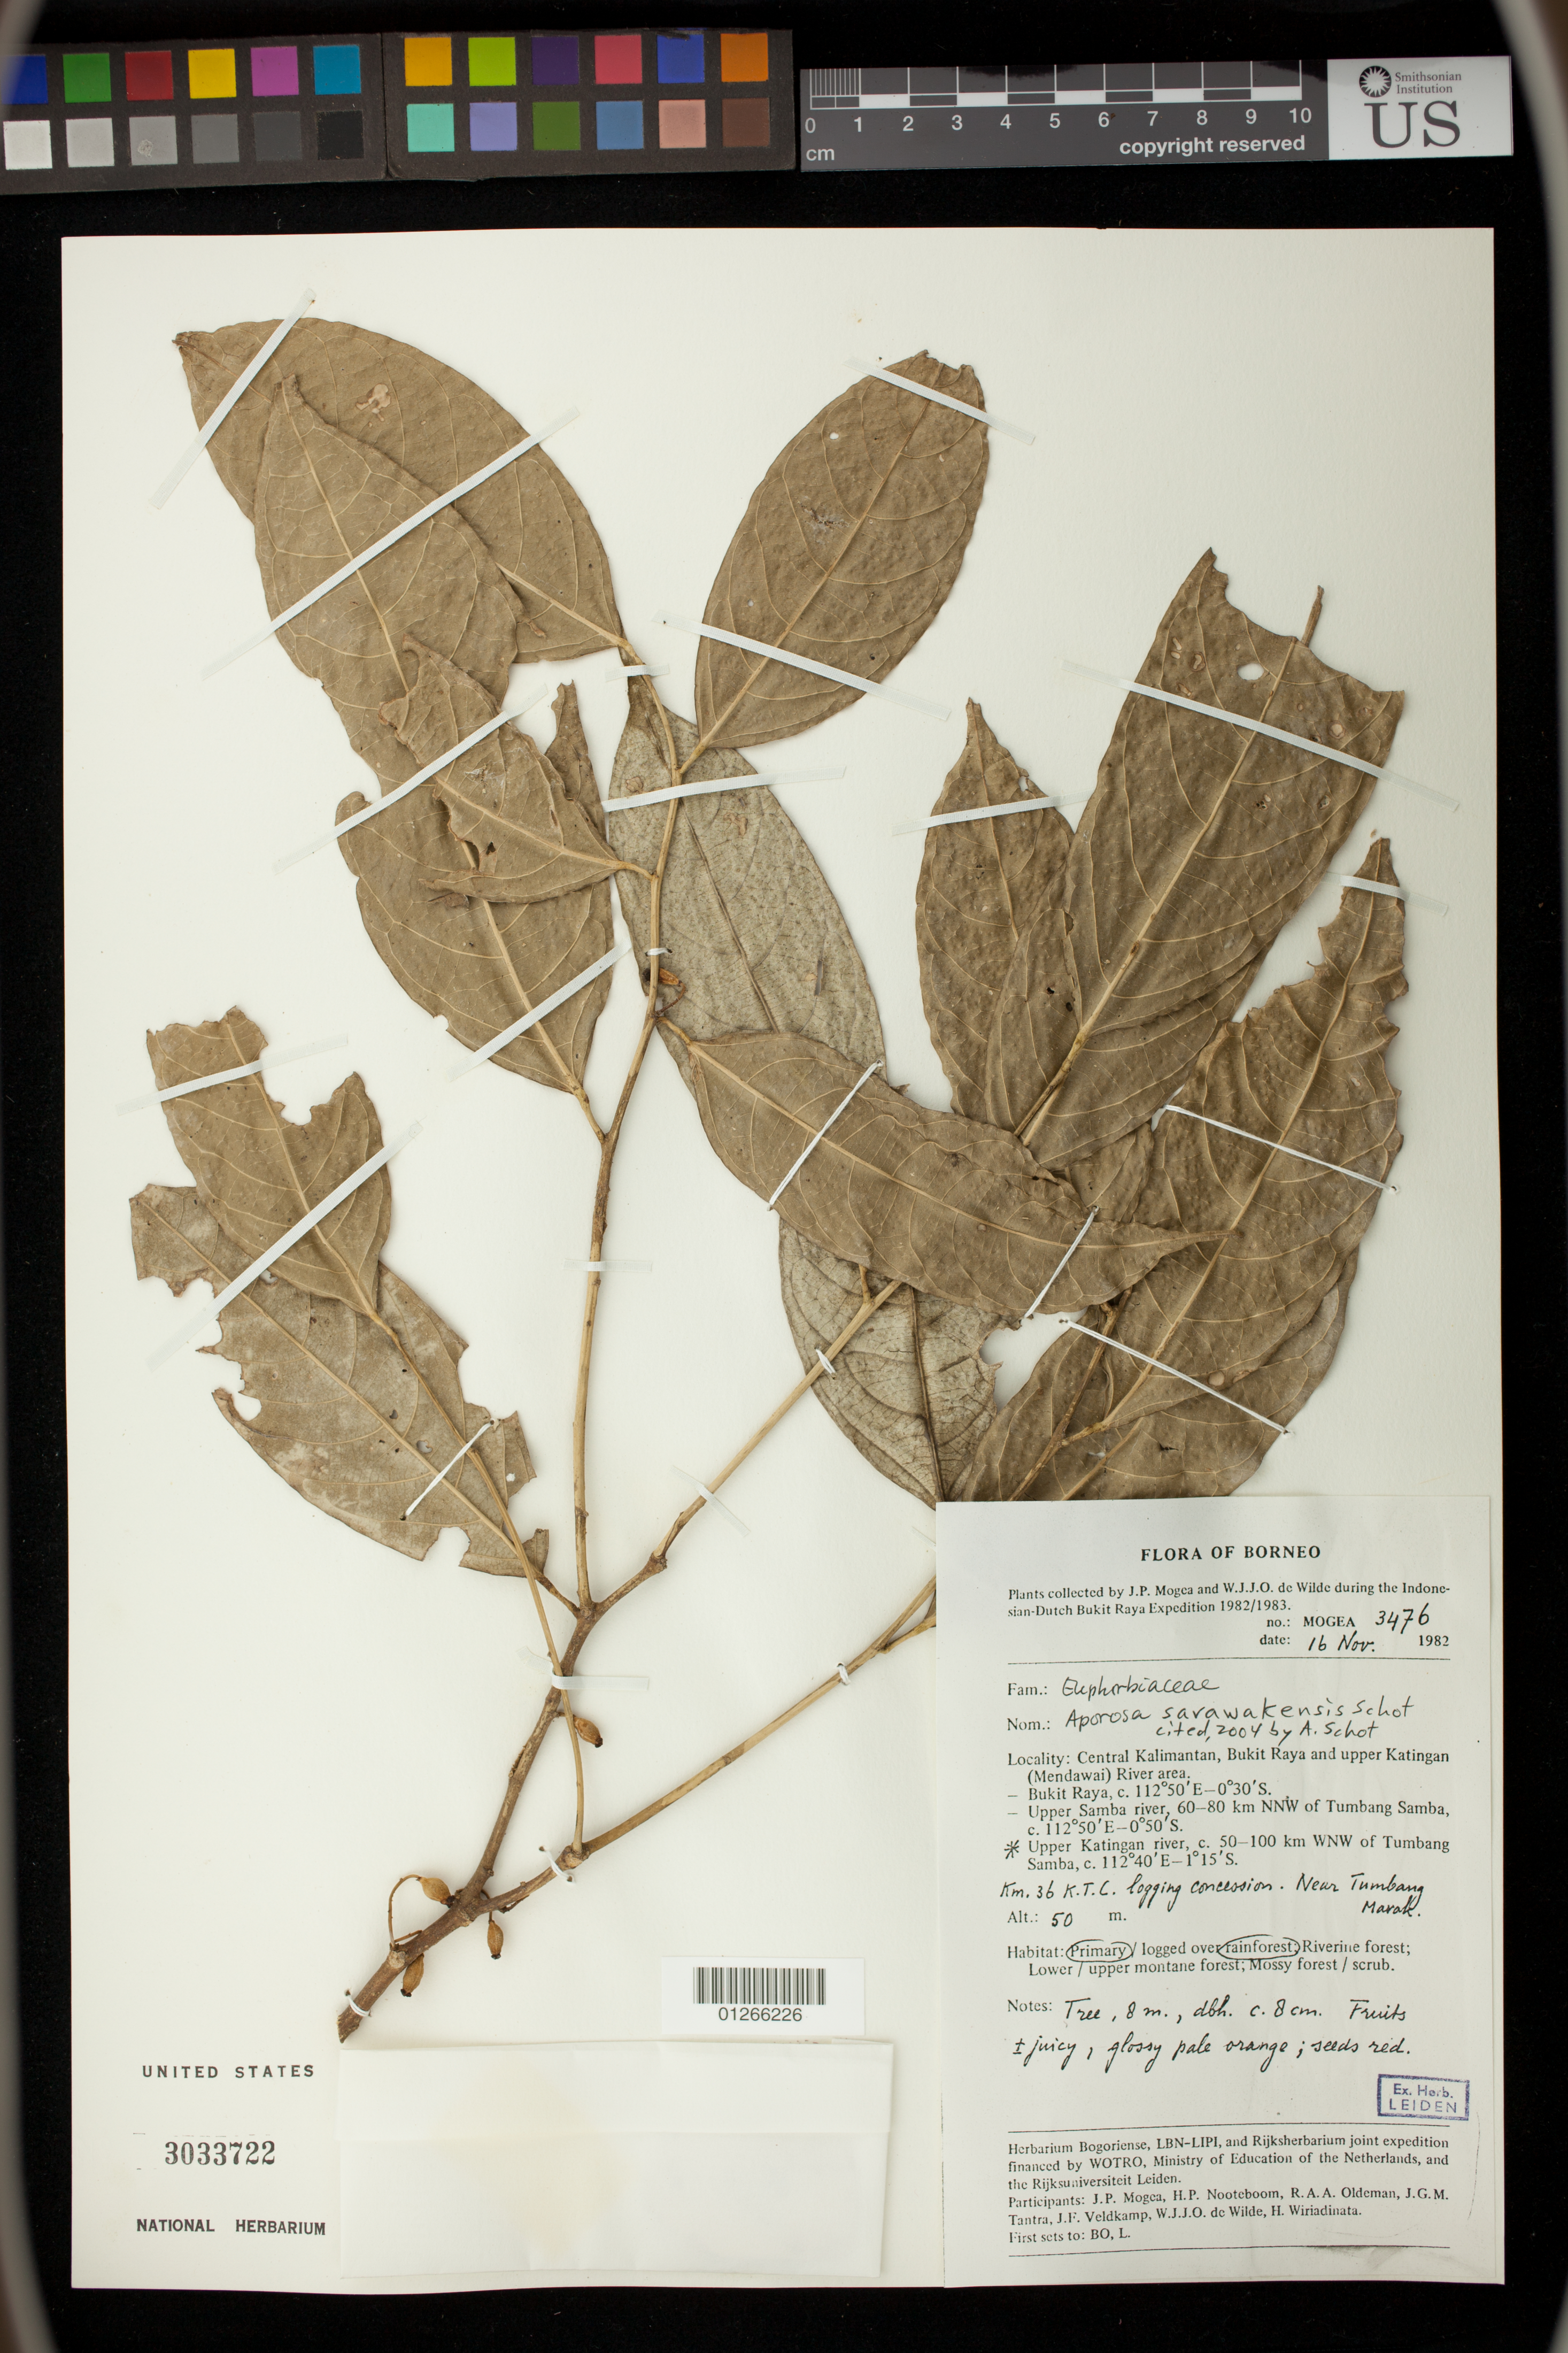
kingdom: Plantae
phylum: Tracheophyta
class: Magnoliopsida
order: Malpighiales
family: Phyllanthaceae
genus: Aporosa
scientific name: Aporosa sarawakensis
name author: Schot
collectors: J. Mogea & W. J. de Wilde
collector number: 3476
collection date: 1982-11-16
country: Indonesia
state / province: Kalimantan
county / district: Kalimantan Tengah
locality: Borneo. Bukit Raya and upper Katingan (Mendawai) River area, c. 50 - 100 km WNW of Tumbang Samba. Km. 36 K.T.C. logging concession. Near Tumbang Marak.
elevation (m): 50